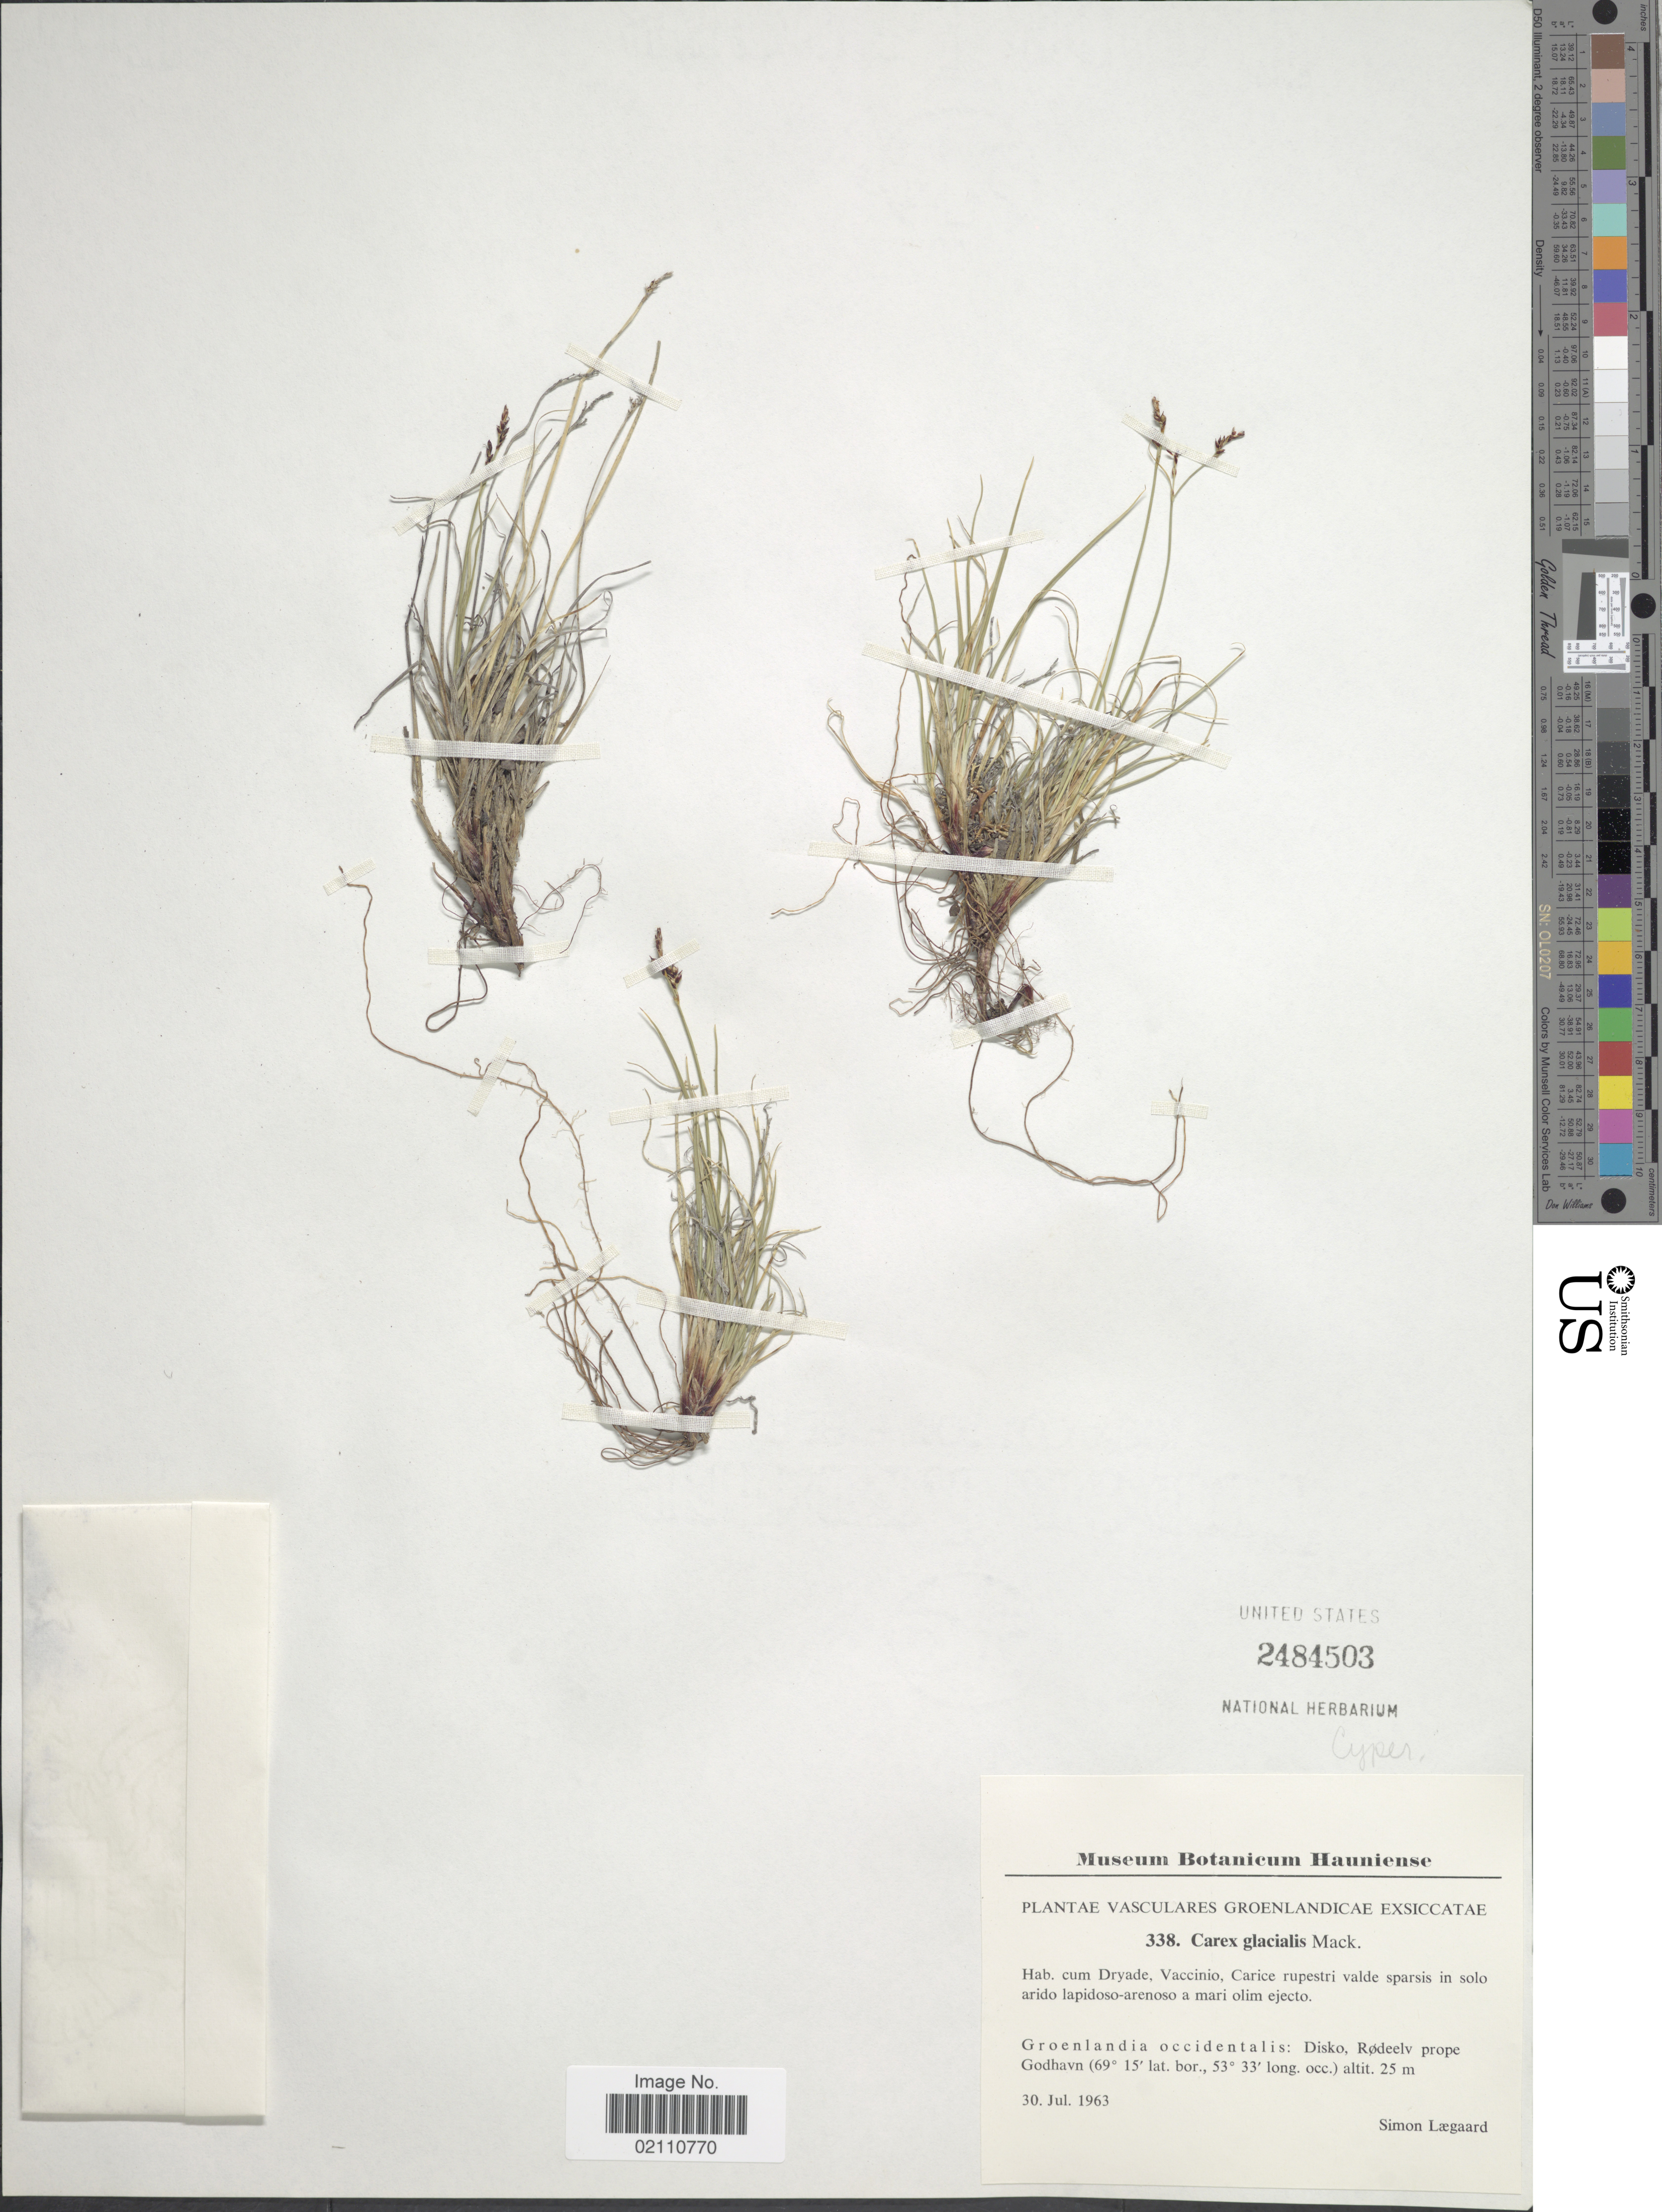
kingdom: Plantae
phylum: Tracheophyta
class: Liliopsida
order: Poales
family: Cyperaceae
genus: Carex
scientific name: Carex glacialis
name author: Mack.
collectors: S. Lægaard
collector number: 338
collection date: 1963-07-30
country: Greenland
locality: Groenlandia occidentalis: Disko, Rodeelv prope Godhavn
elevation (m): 25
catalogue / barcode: US 2484503